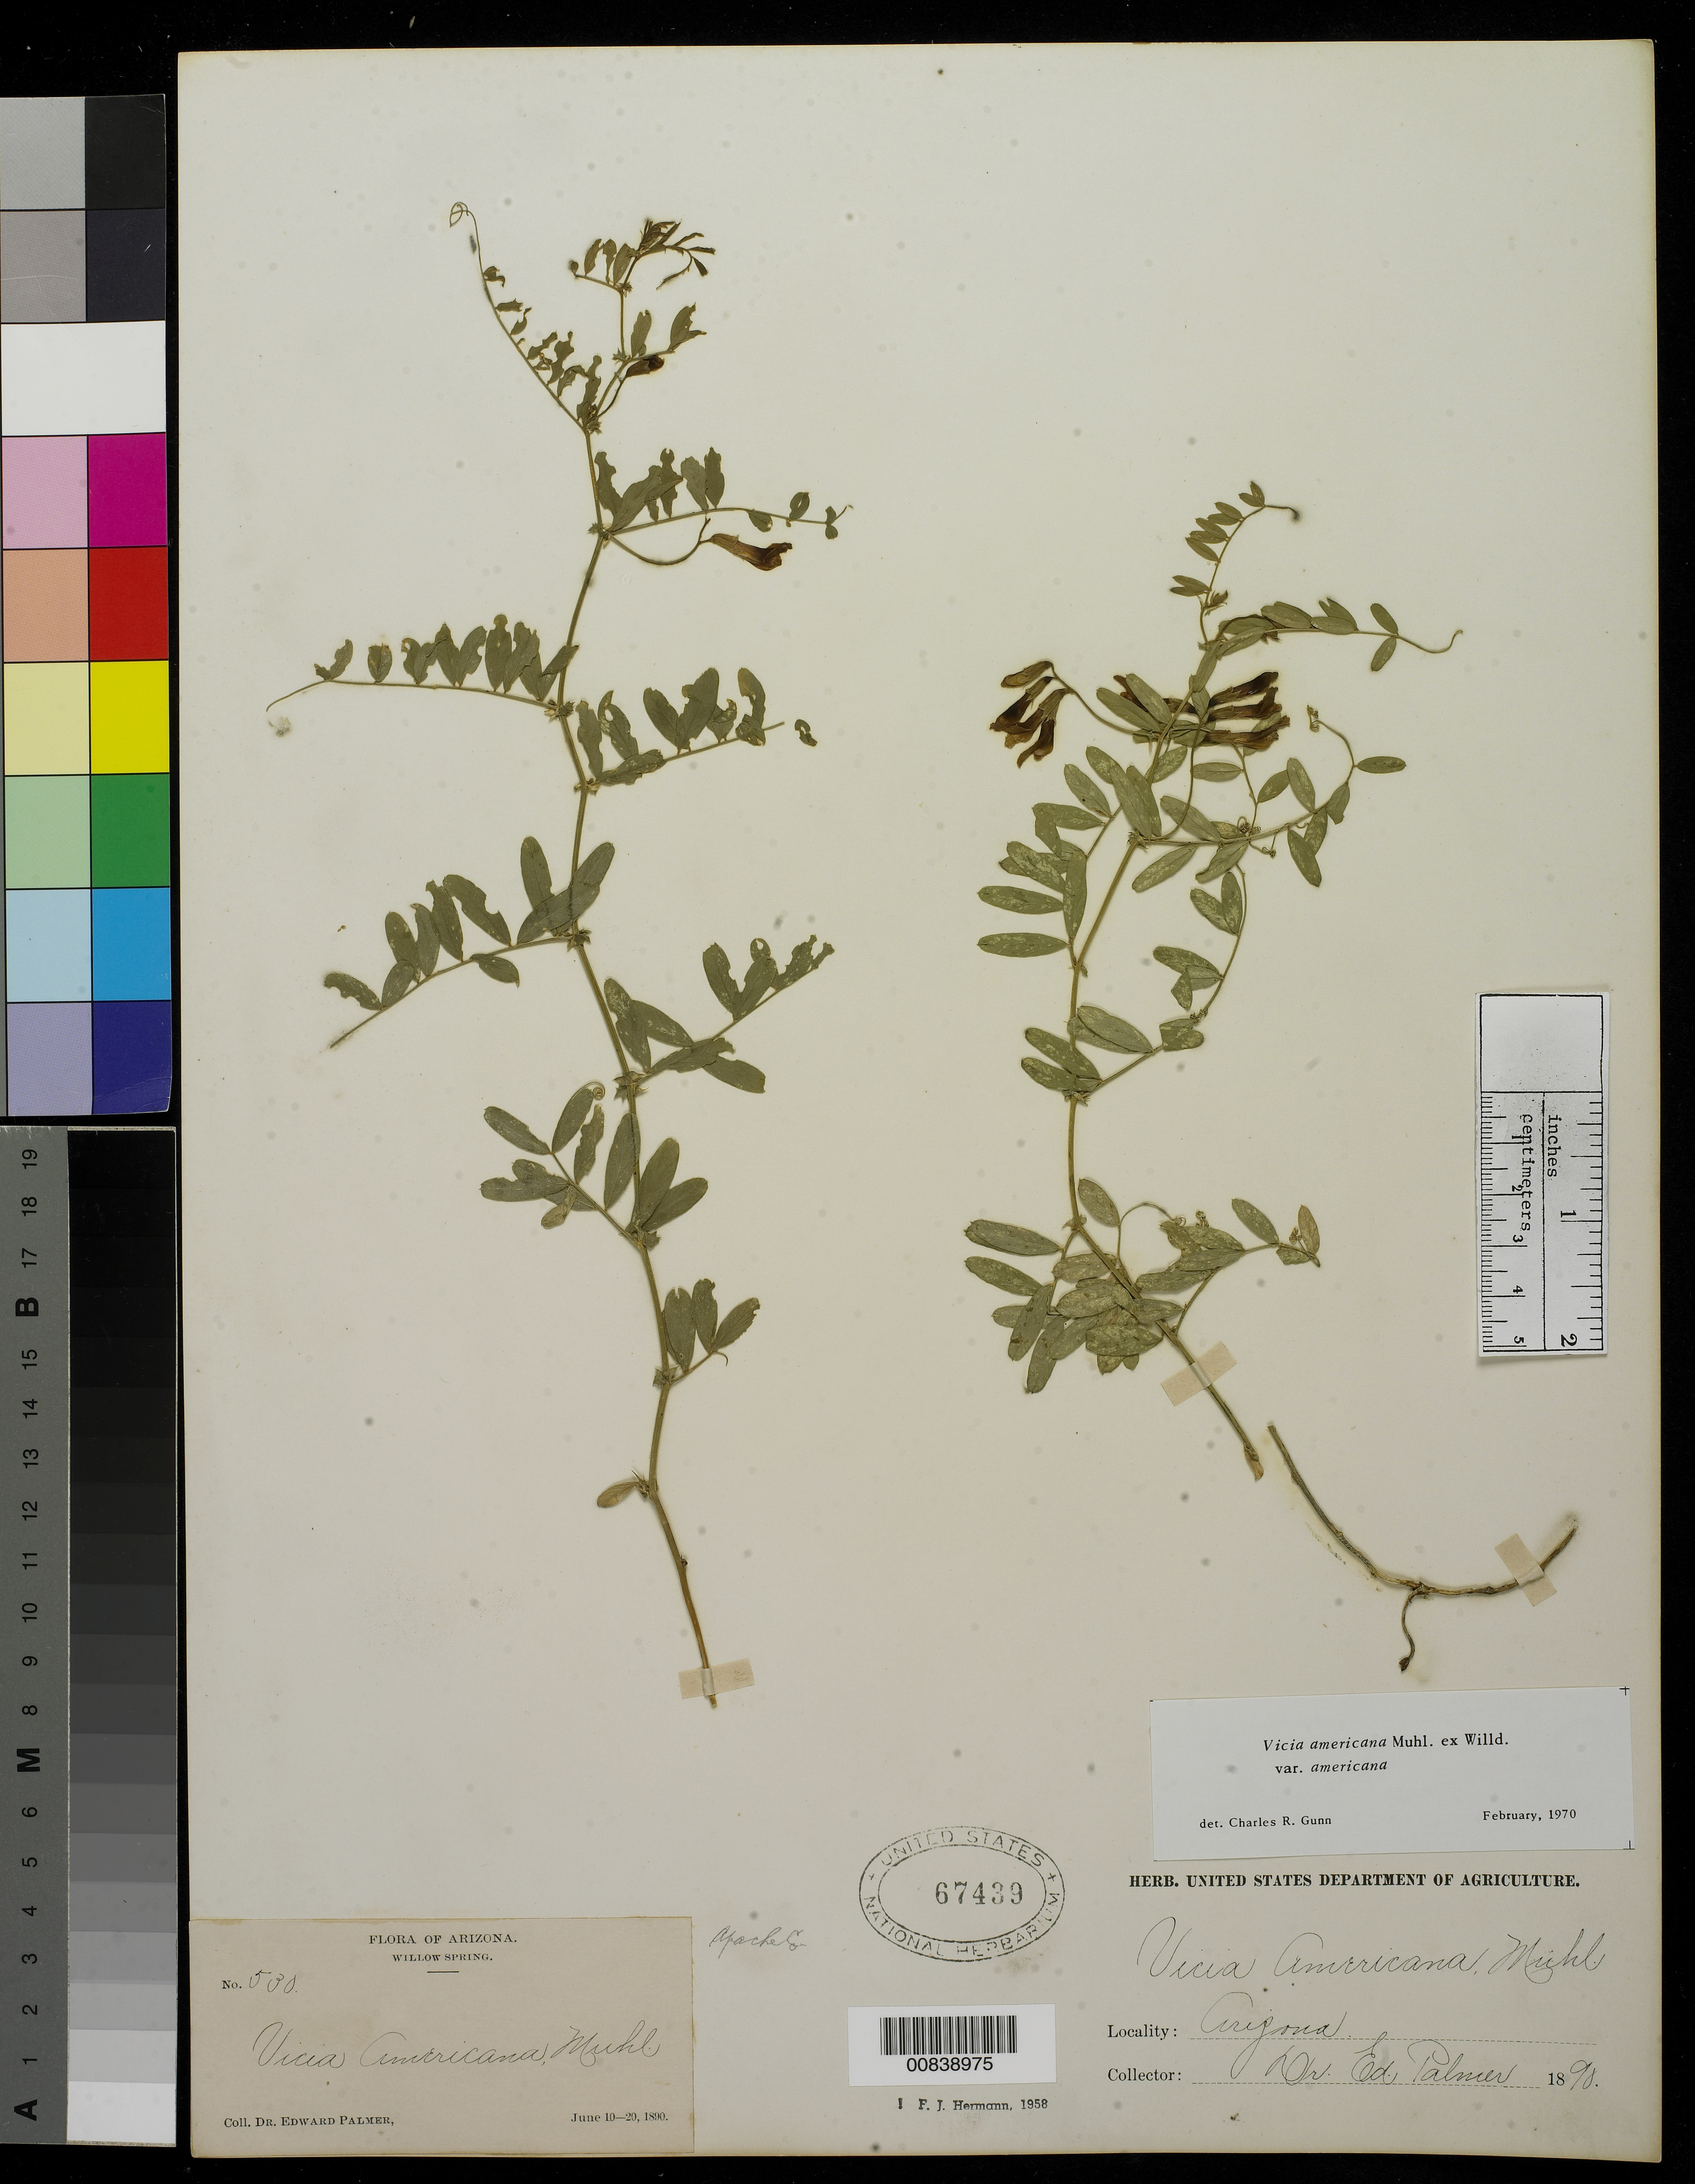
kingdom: Plantae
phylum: Tracheophyta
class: Magnoliopsida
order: Fabales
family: Fabaceae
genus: Vicia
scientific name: Vicia americana var. americana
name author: Muhl. ex Willd.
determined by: Gunn, C. R., (BARC), United States Department of Agriculture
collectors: E. Palmer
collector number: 530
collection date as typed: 10 Jun 1890 to 20 Jun 1890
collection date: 1890-06-10/1890-06-20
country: United States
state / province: Arizona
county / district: Apache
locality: Willow Springs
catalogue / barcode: US 67439